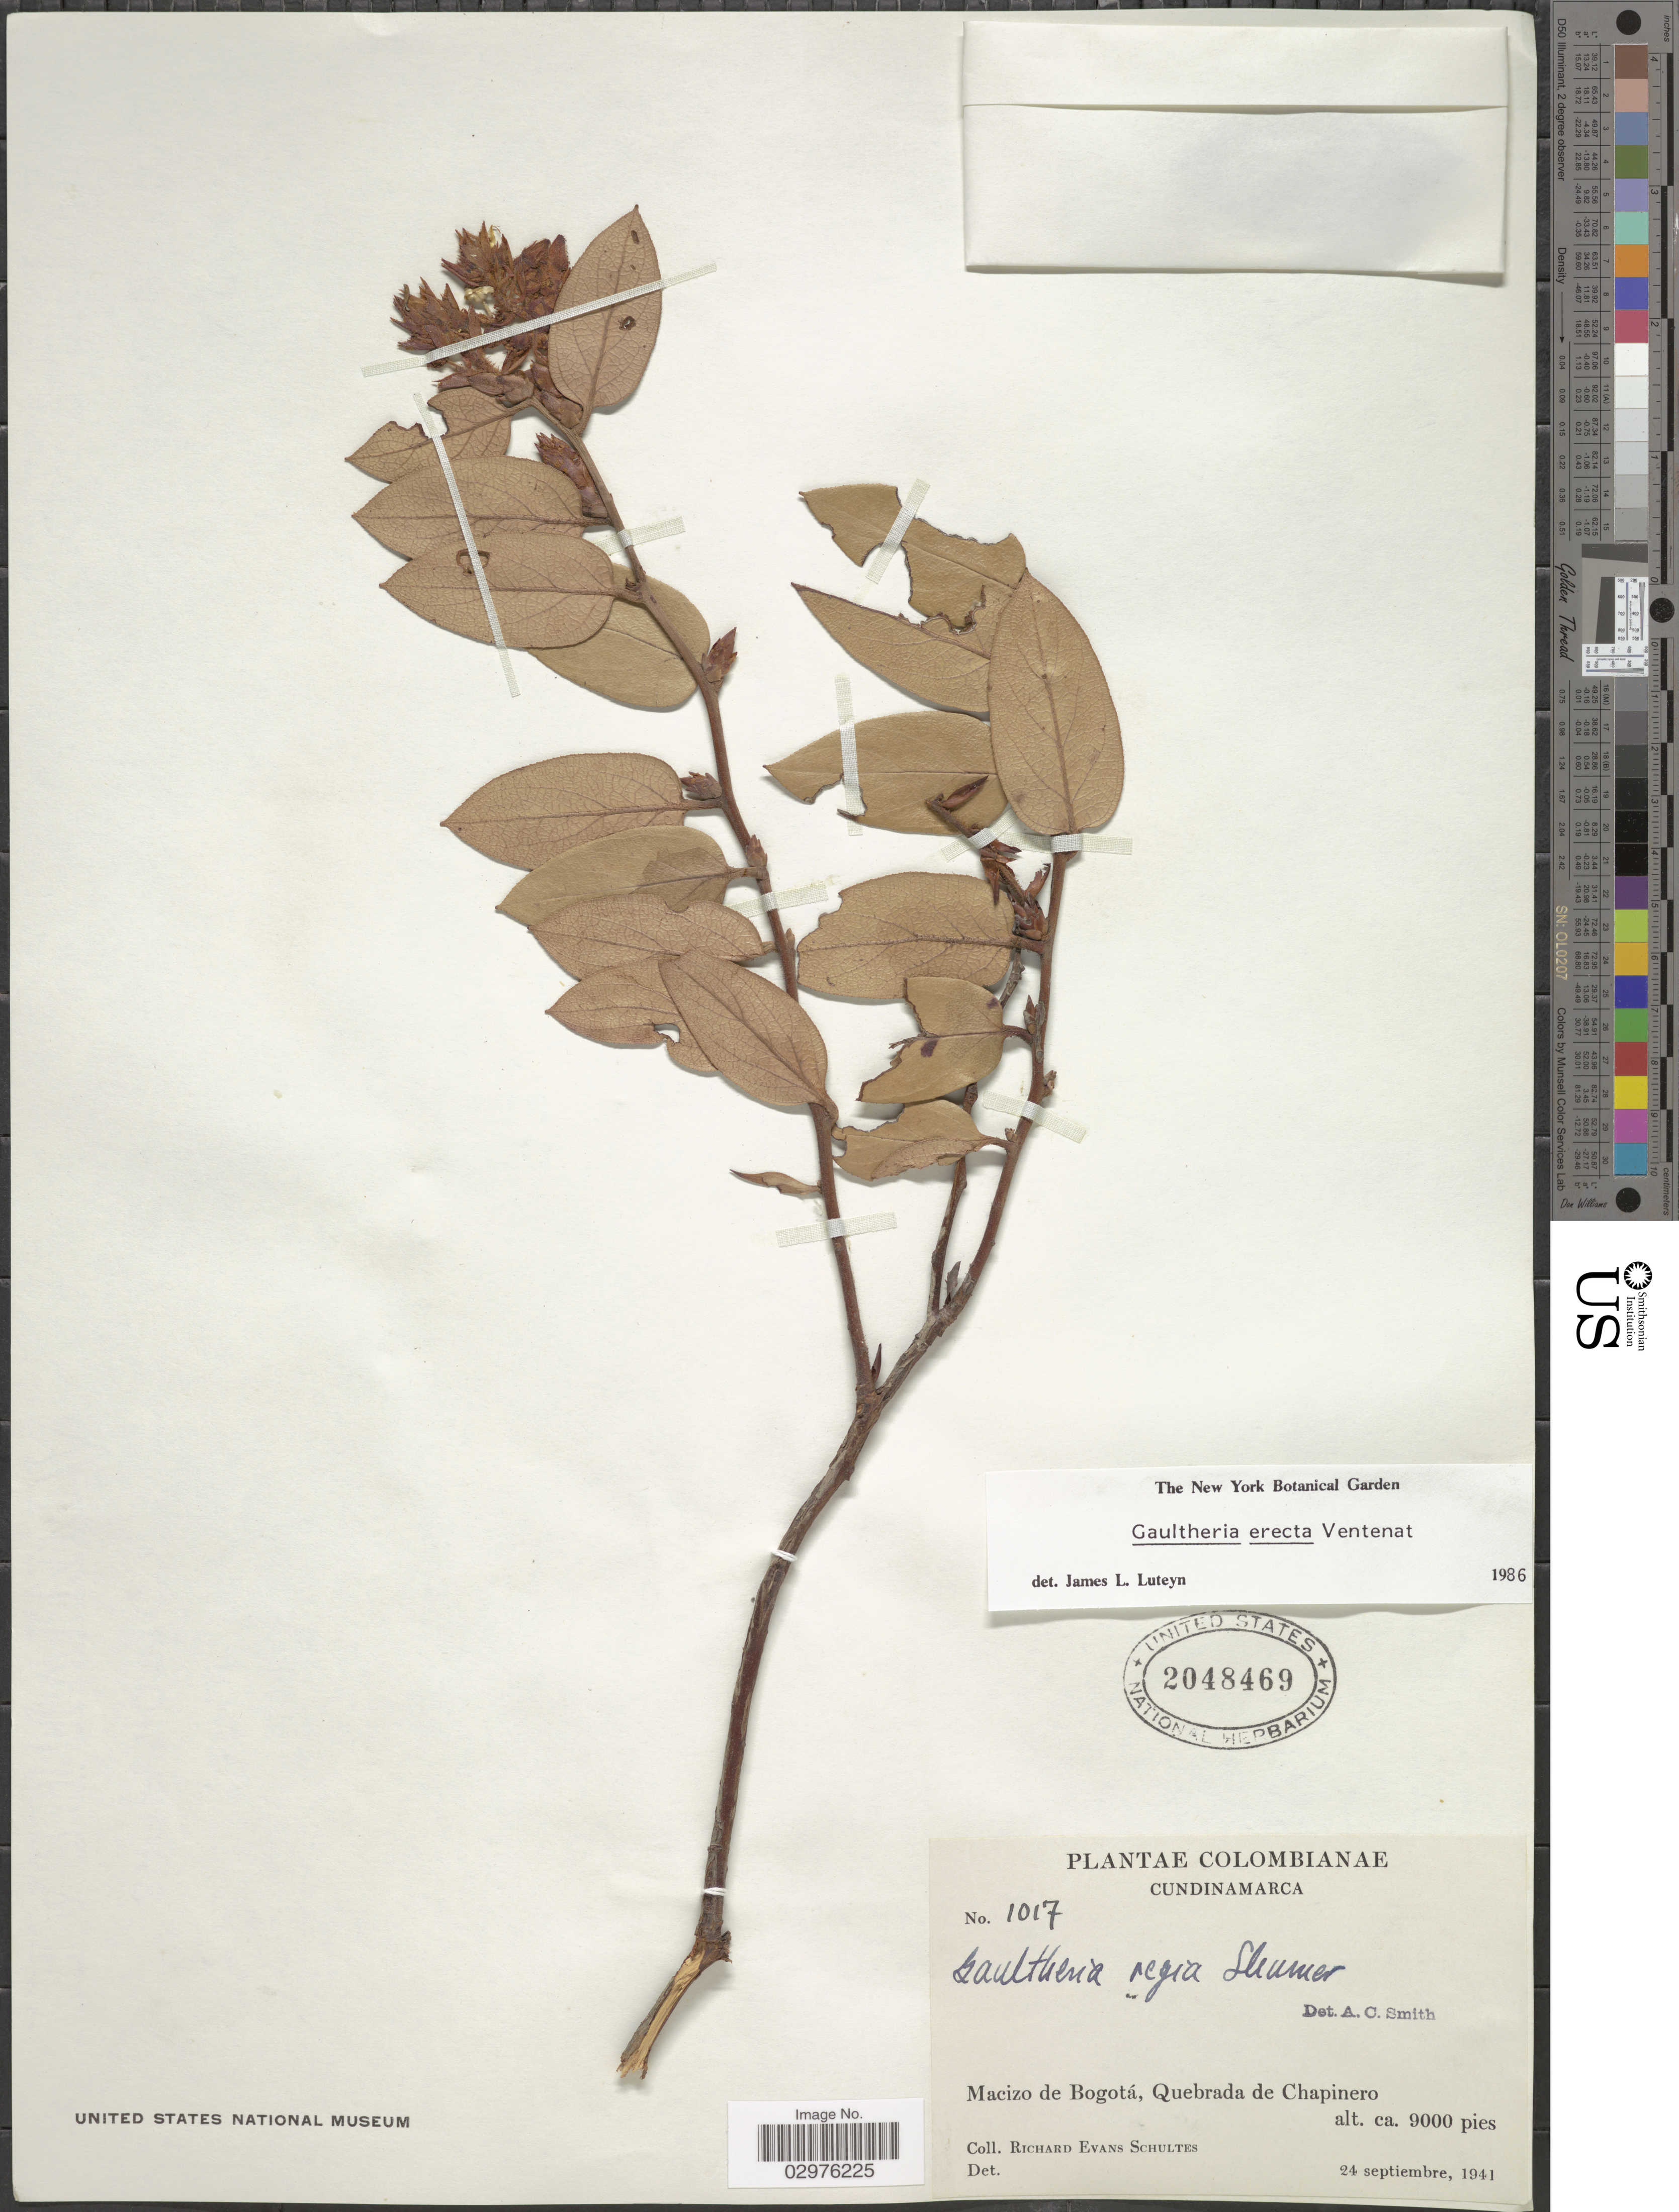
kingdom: Plantae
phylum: Tracheophyta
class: Magnoliopsida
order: Ericales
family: Ericaceae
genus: Gaultheria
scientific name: Gaultheria erecta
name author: Vent.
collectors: R. E. Schultes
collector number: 1017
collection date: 1941-09-24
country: Colombia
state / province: Cundinamarca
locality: Macizo de Bogotá, Quebrada de Chapinero.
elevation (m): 2743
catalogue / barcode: US 2048469